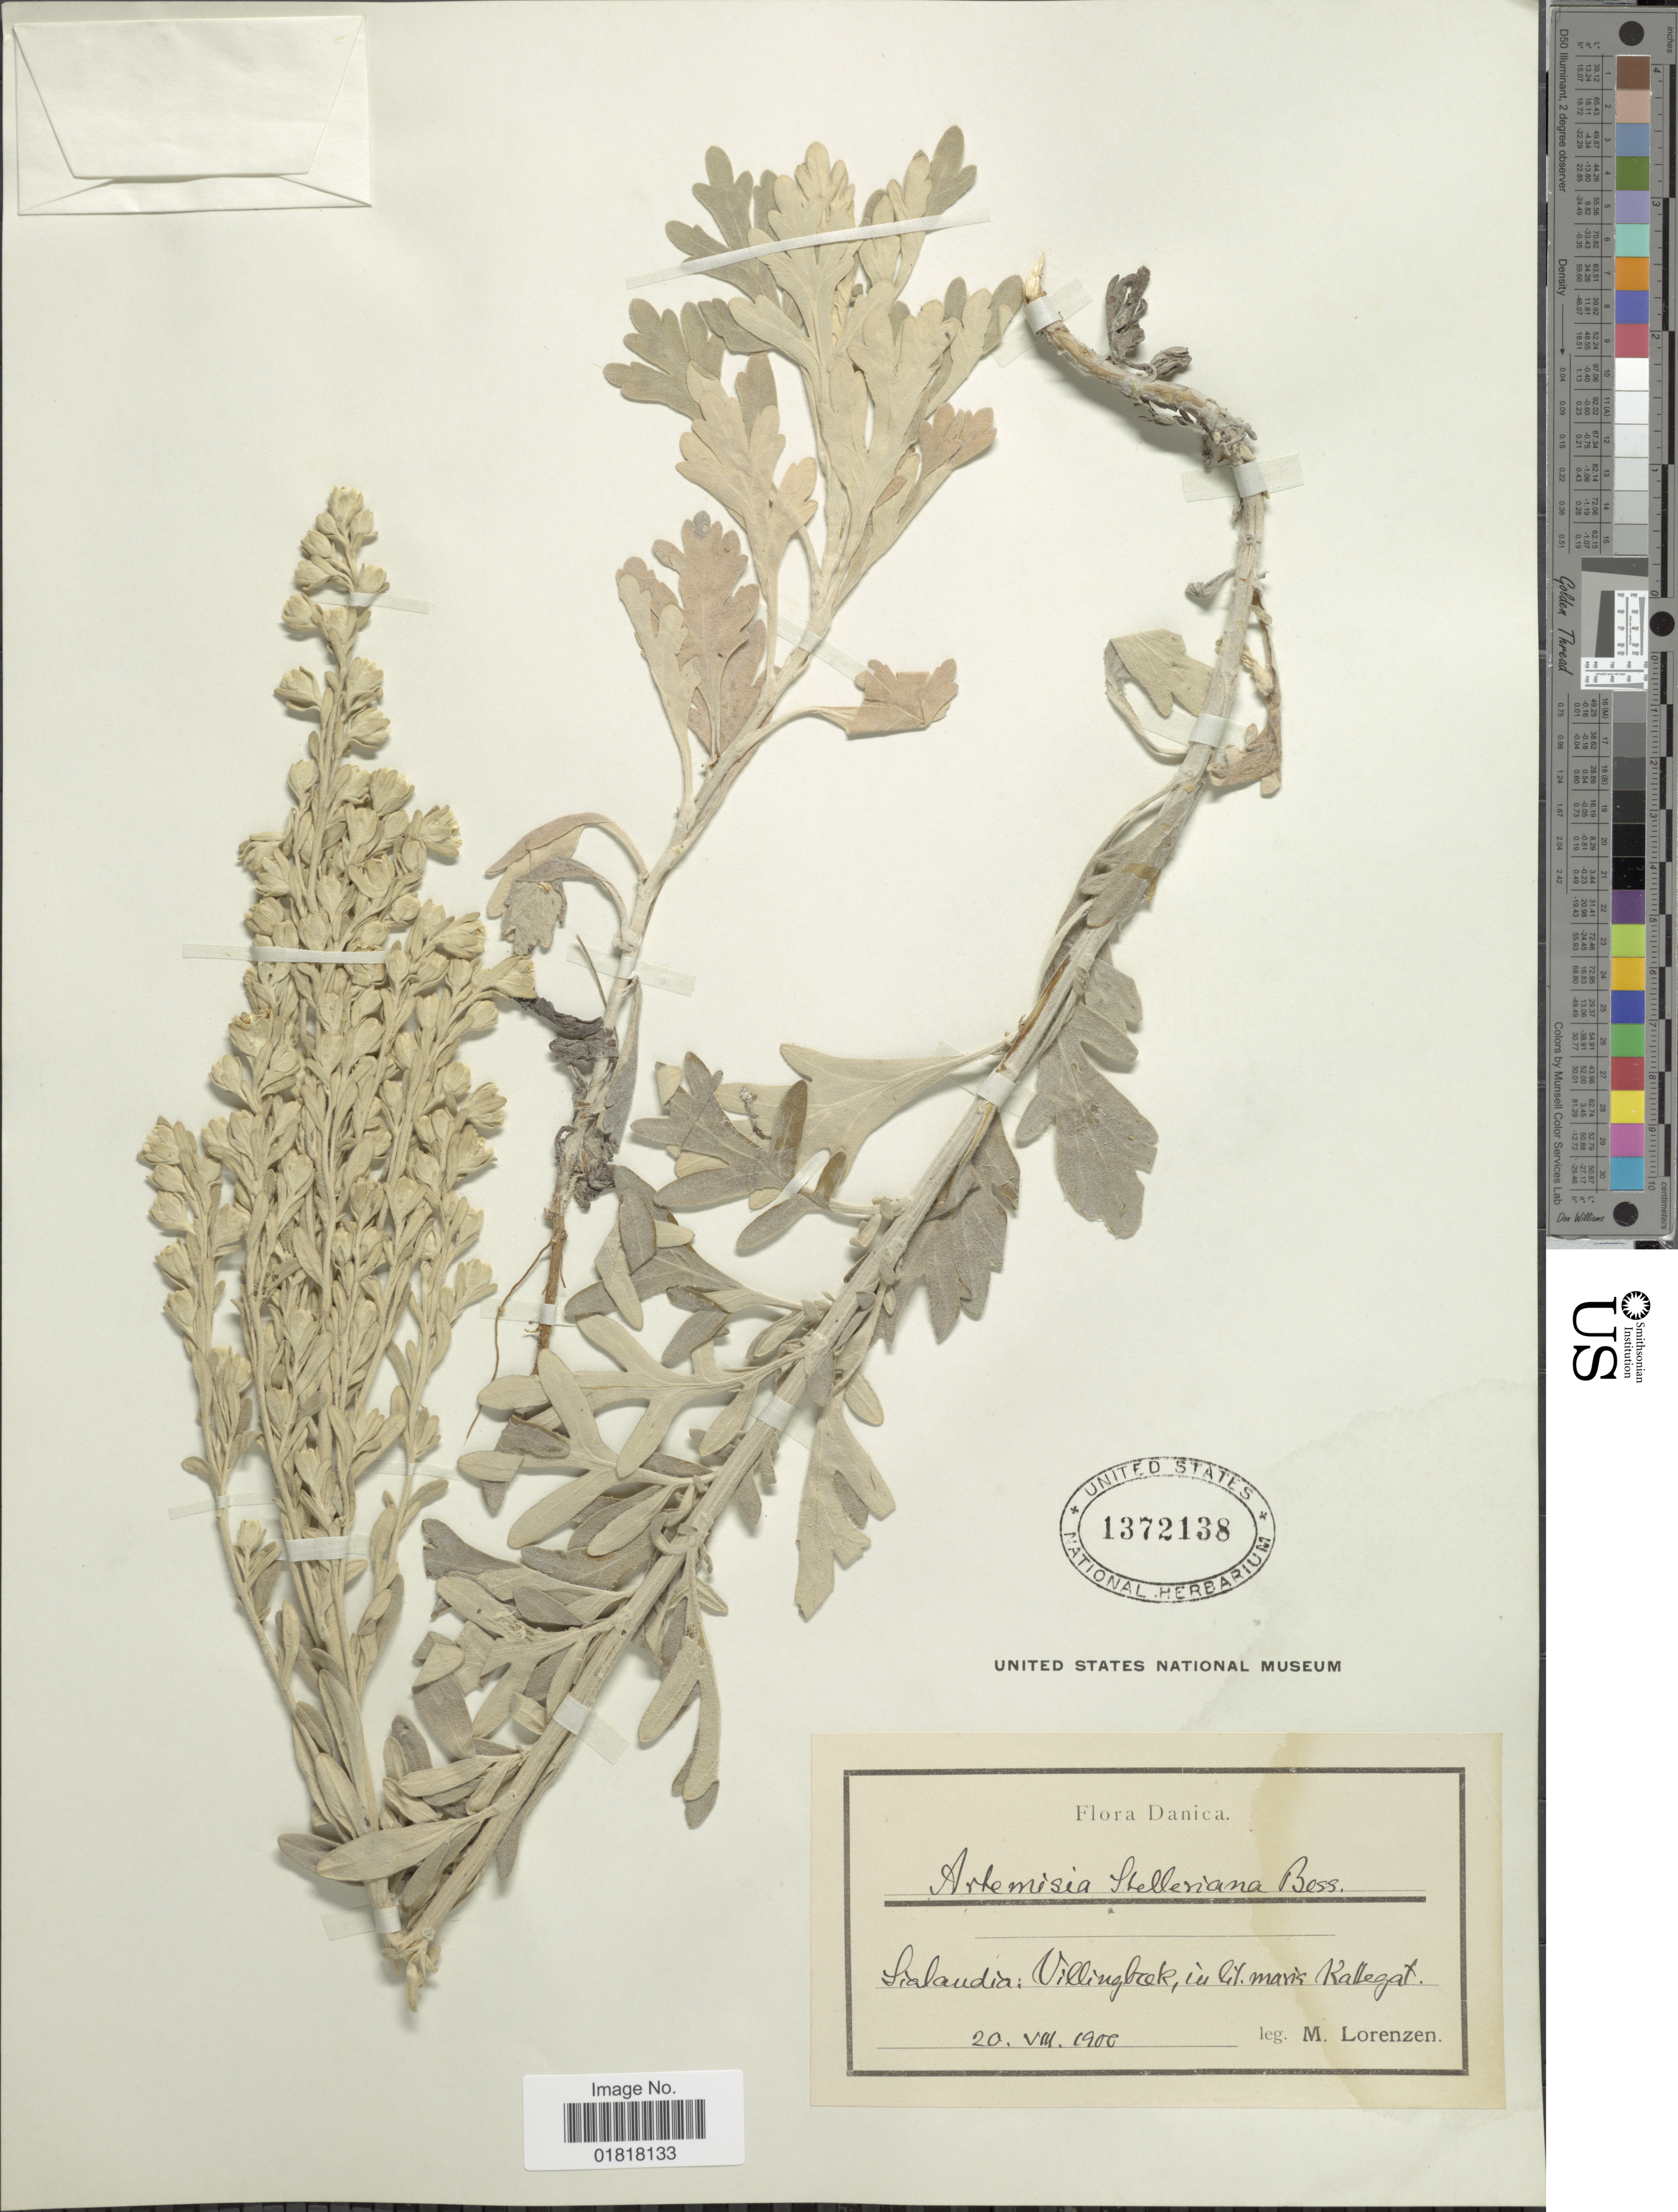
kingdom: Plantae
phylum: Tracheophyta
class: Magnoliopsida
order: Asterales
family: Asteraceae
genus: Artemisia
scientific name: Artemisia stelleriana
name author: Besser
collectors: M. Lorenzen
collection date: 1900-08-20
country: Denmark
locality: Danica, Sialandia: Villingbaek, in lit. maris Kattegat.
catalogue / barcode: US 1372138